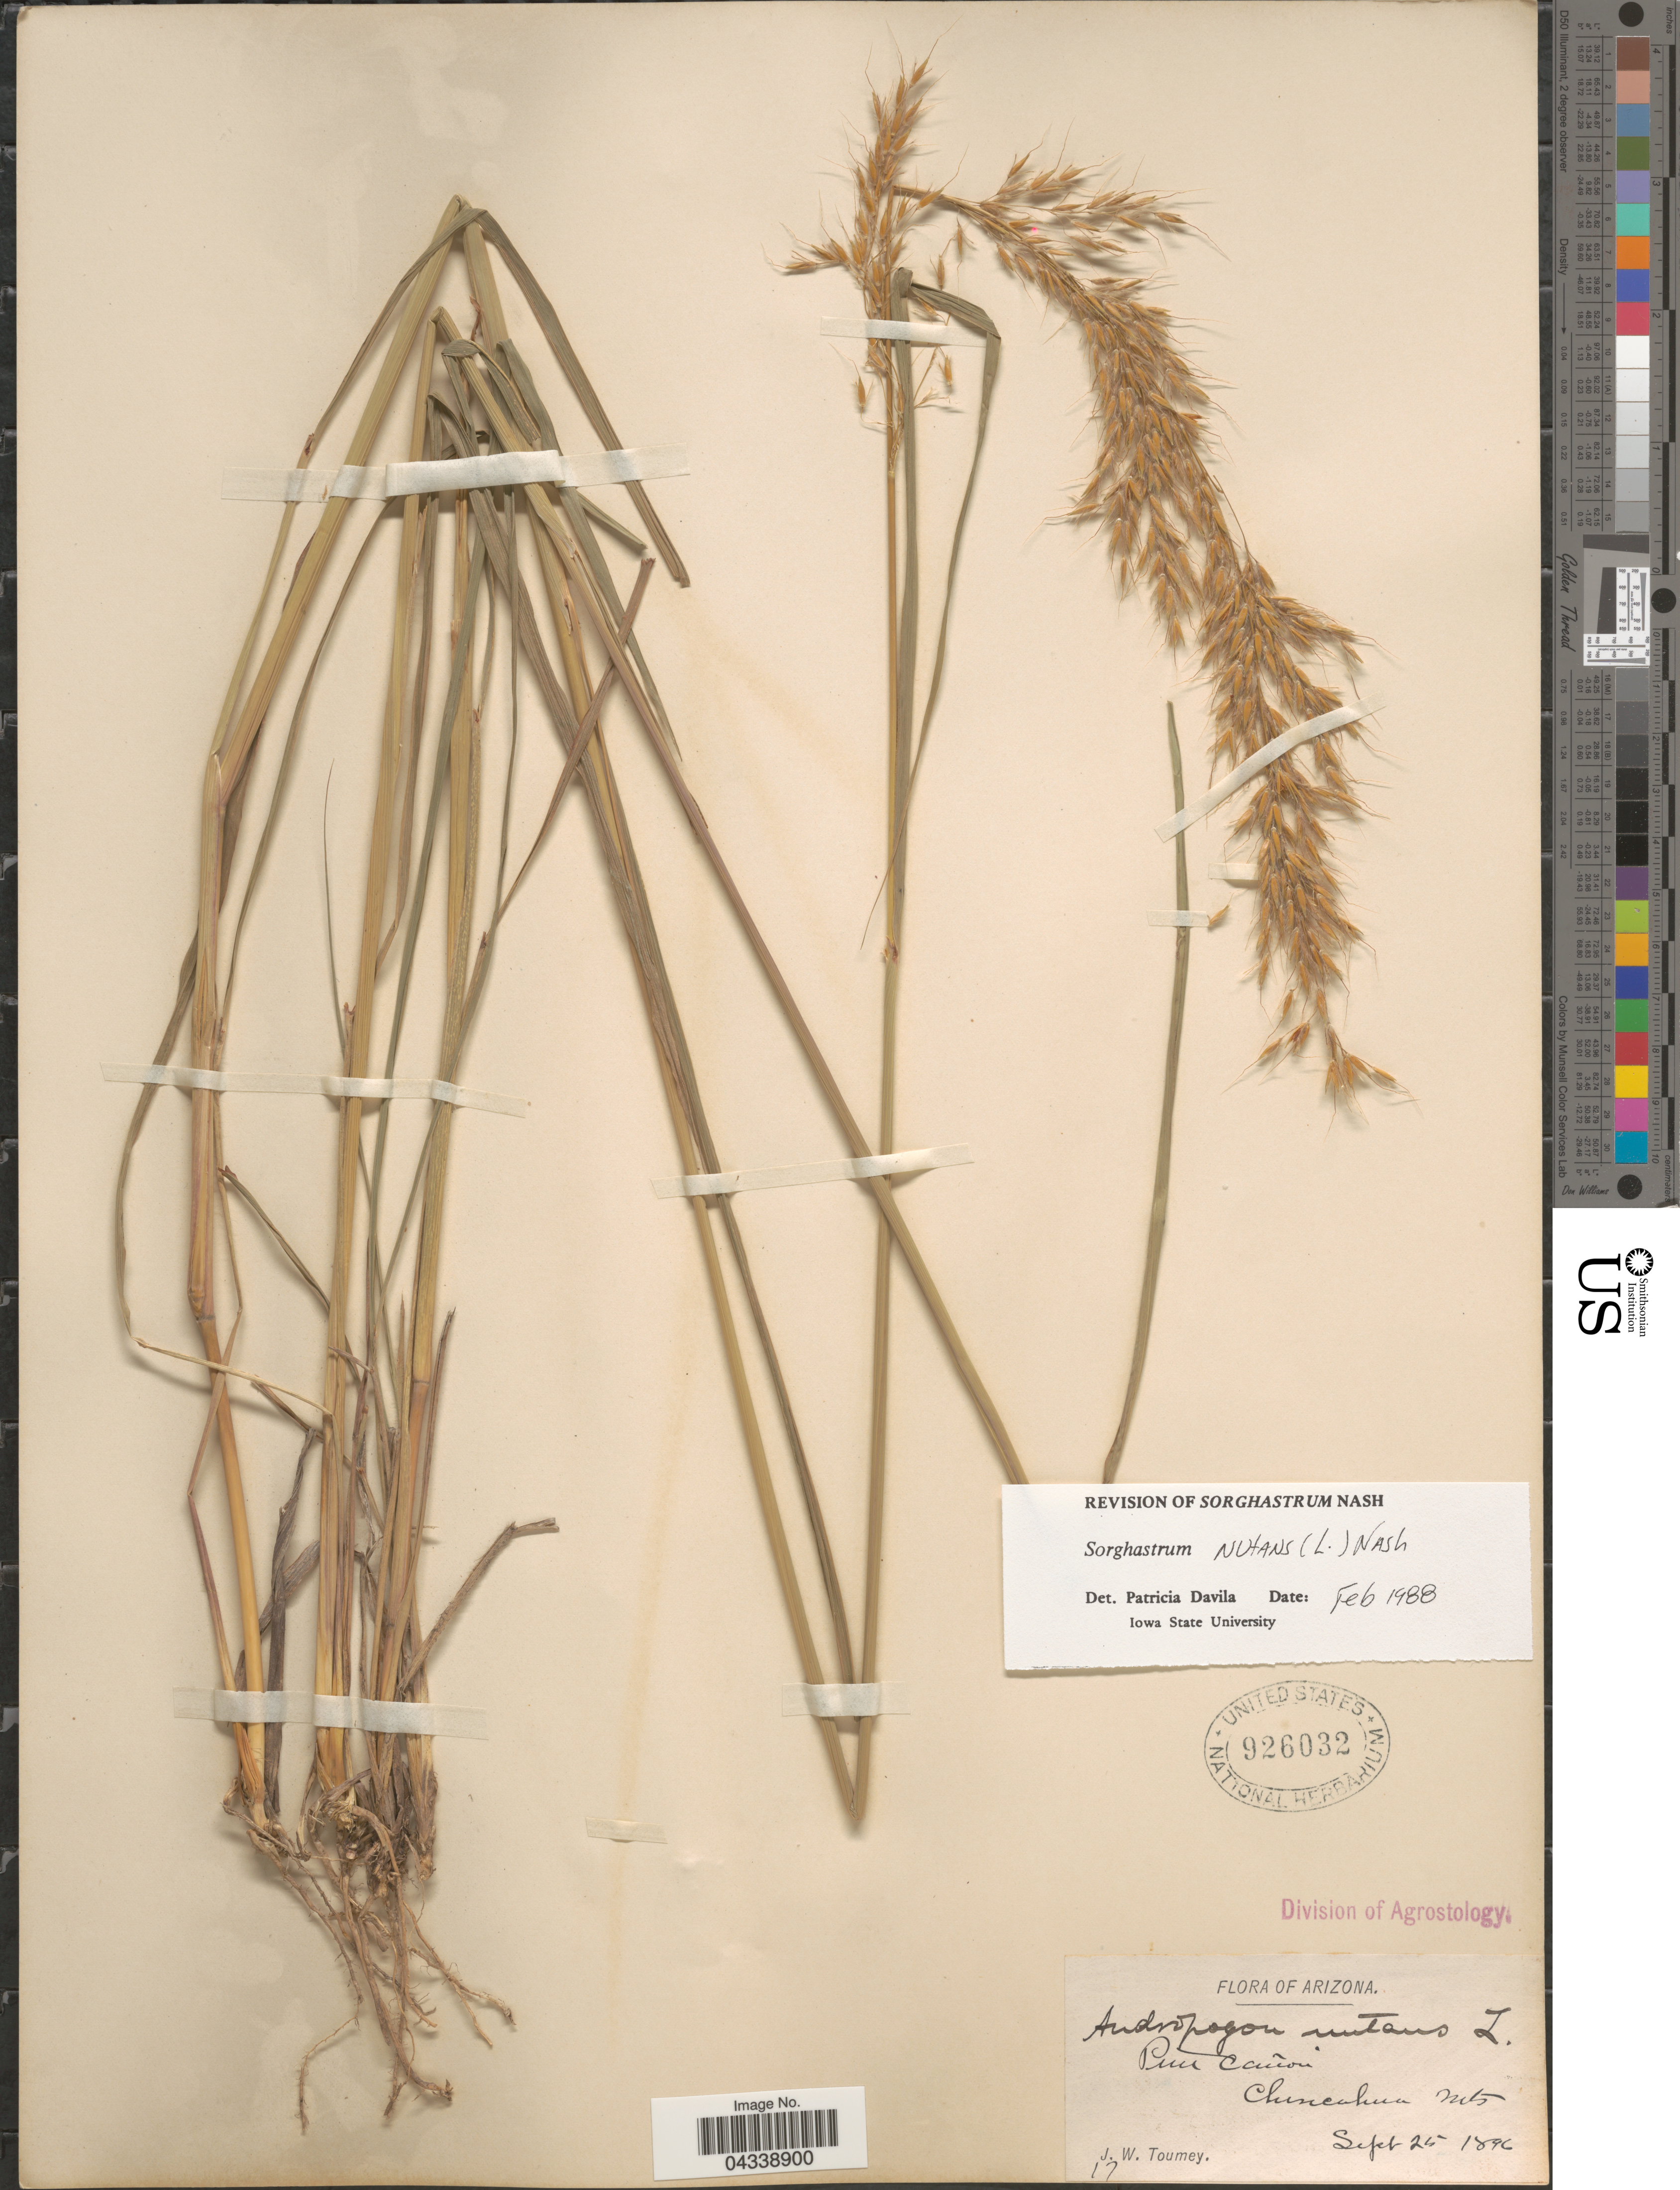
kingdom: Plantae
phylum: Tracheophyta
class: Liliopsida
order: Poales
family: Poaceae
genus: Sorghastrum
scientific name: Sorghastrum nutans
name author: (L.) Nash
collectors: J. W. Toumey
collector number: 17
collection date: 1896-09-25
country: United States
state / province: Arizona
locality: Pine Cañon. Chiricahua Mts.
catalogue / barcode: US 926032